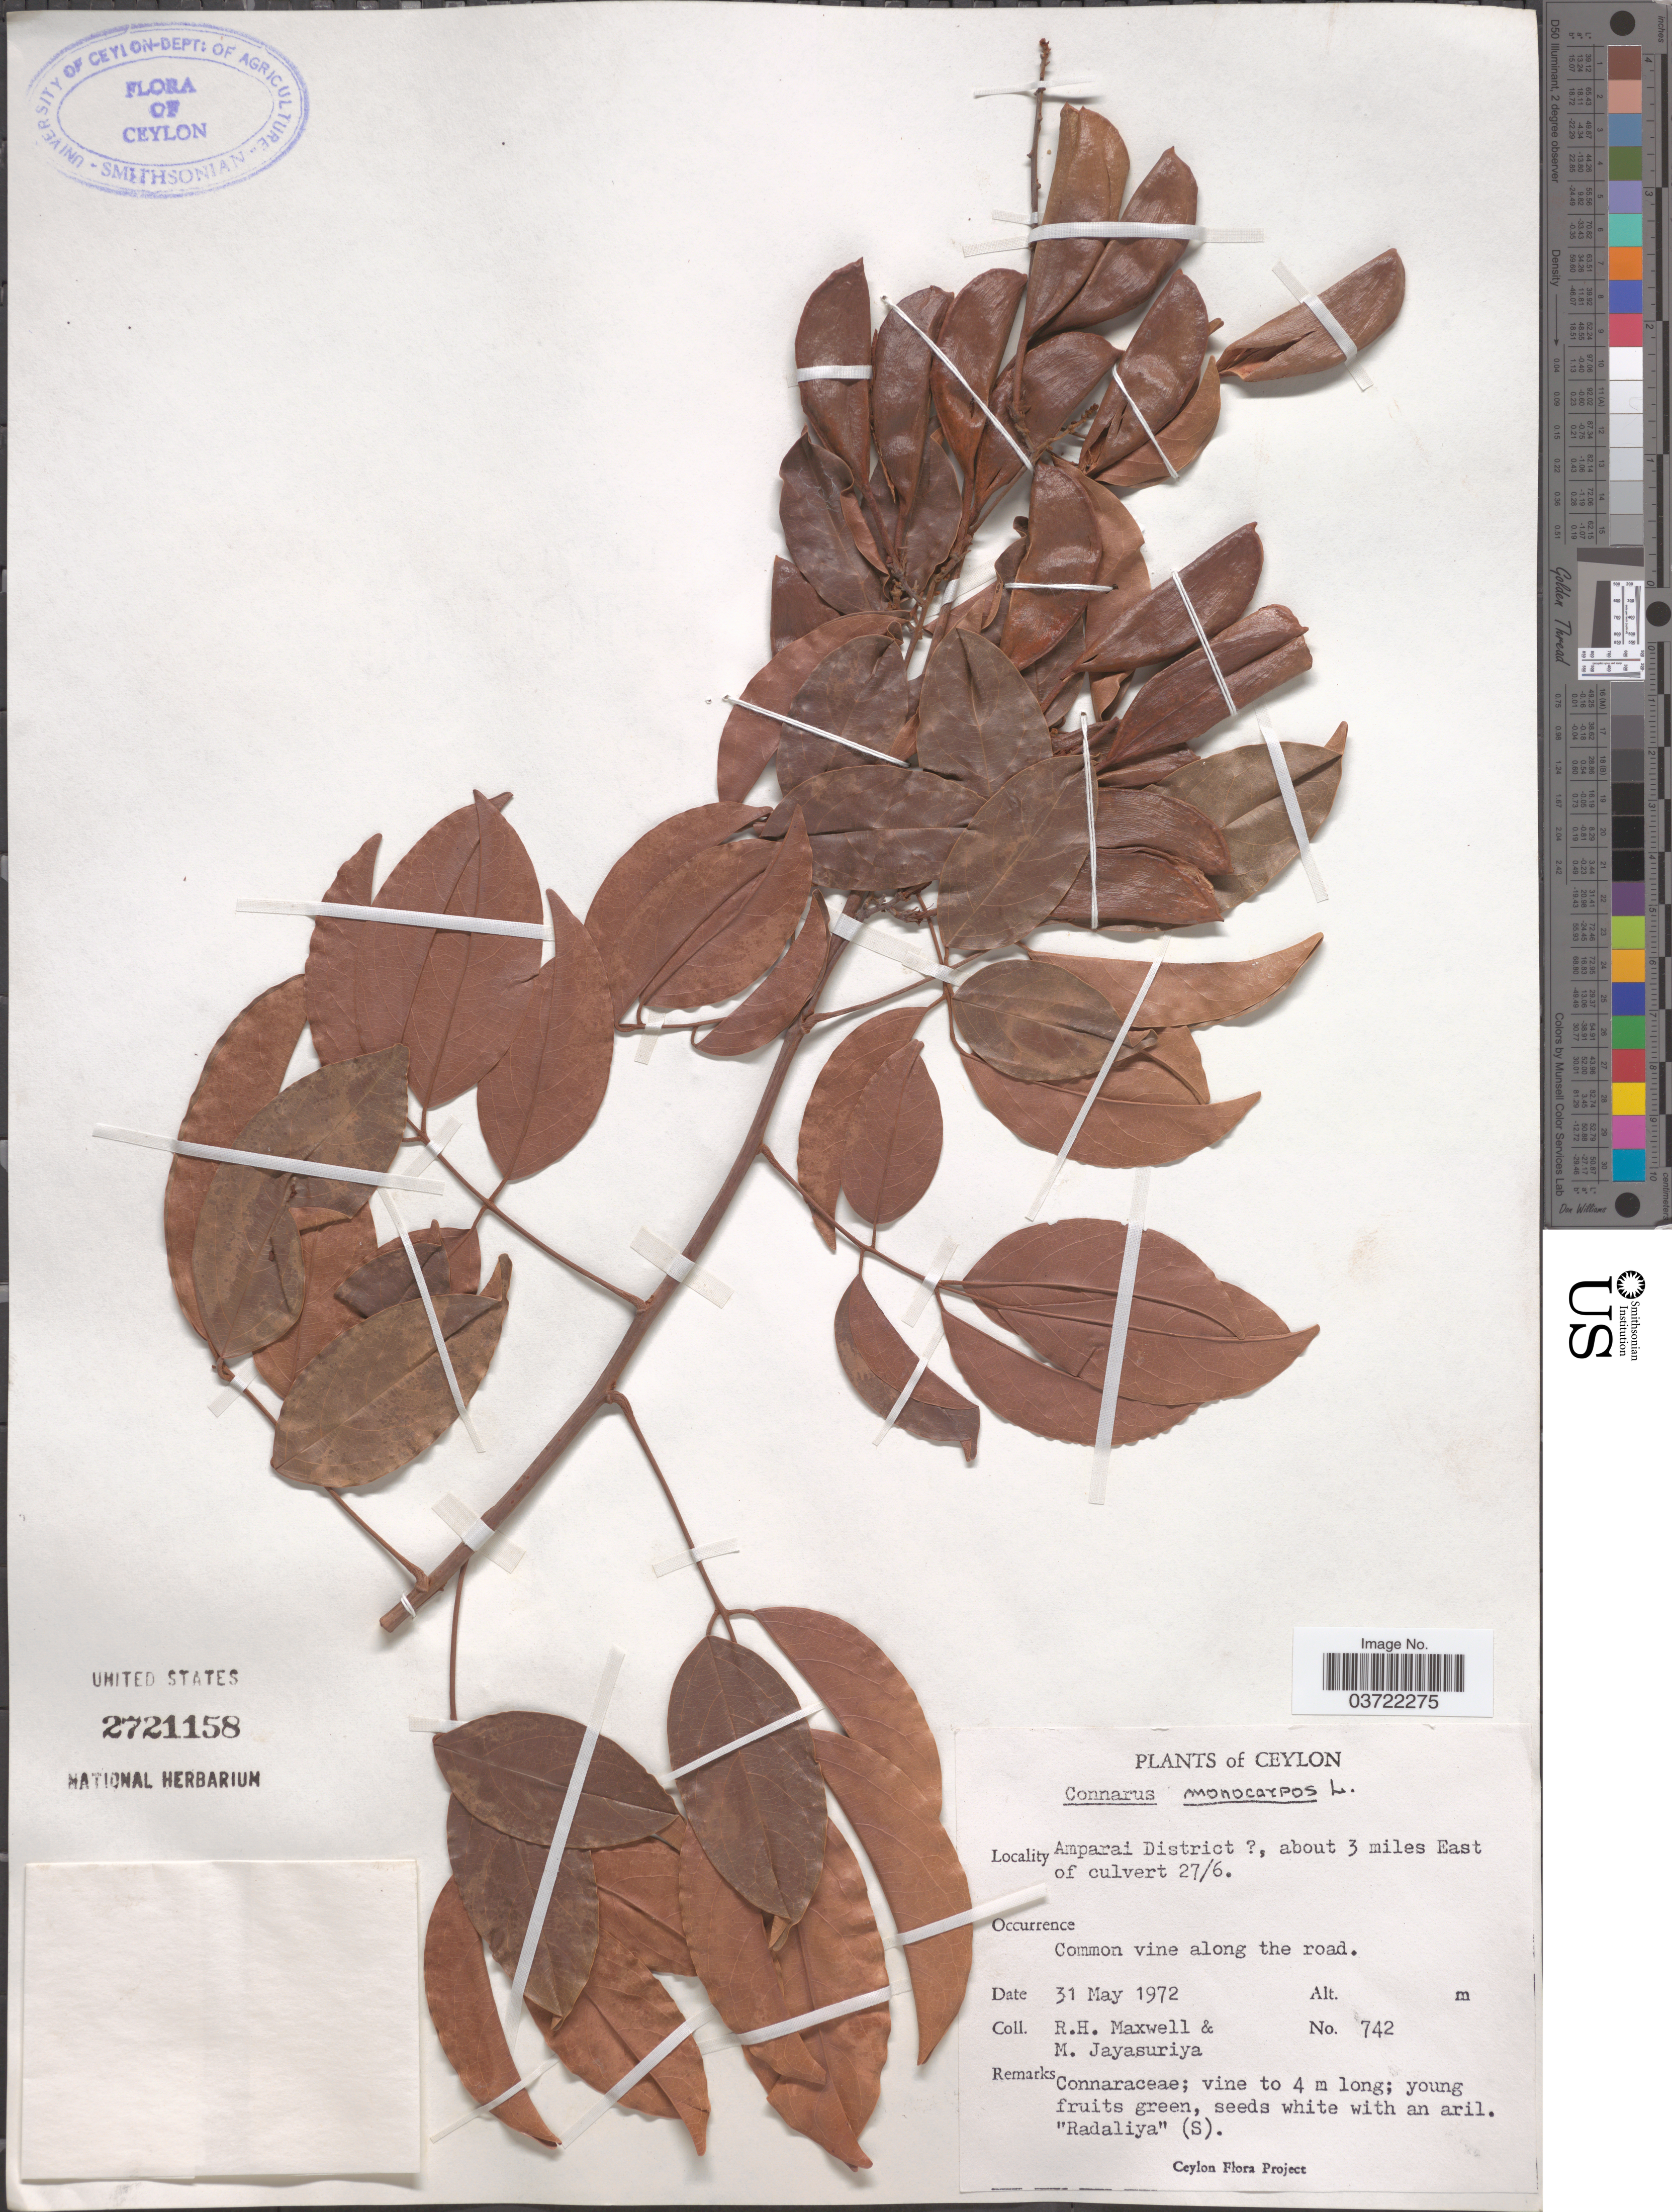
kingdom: Plantae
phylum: Tracheophyta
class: Magnoliopsida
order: Oxalidales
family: Connaraceae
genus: Connarus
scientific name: Connarus monocarpos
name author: L.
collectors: R. Maxwell & M. Jayasuriya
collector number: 742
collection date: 1972-05-31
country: Sri Lanka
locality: Ceylon. Amparai District [unsure placement], about 3 miles East of culvert 27/6.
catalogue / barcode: US 2721158